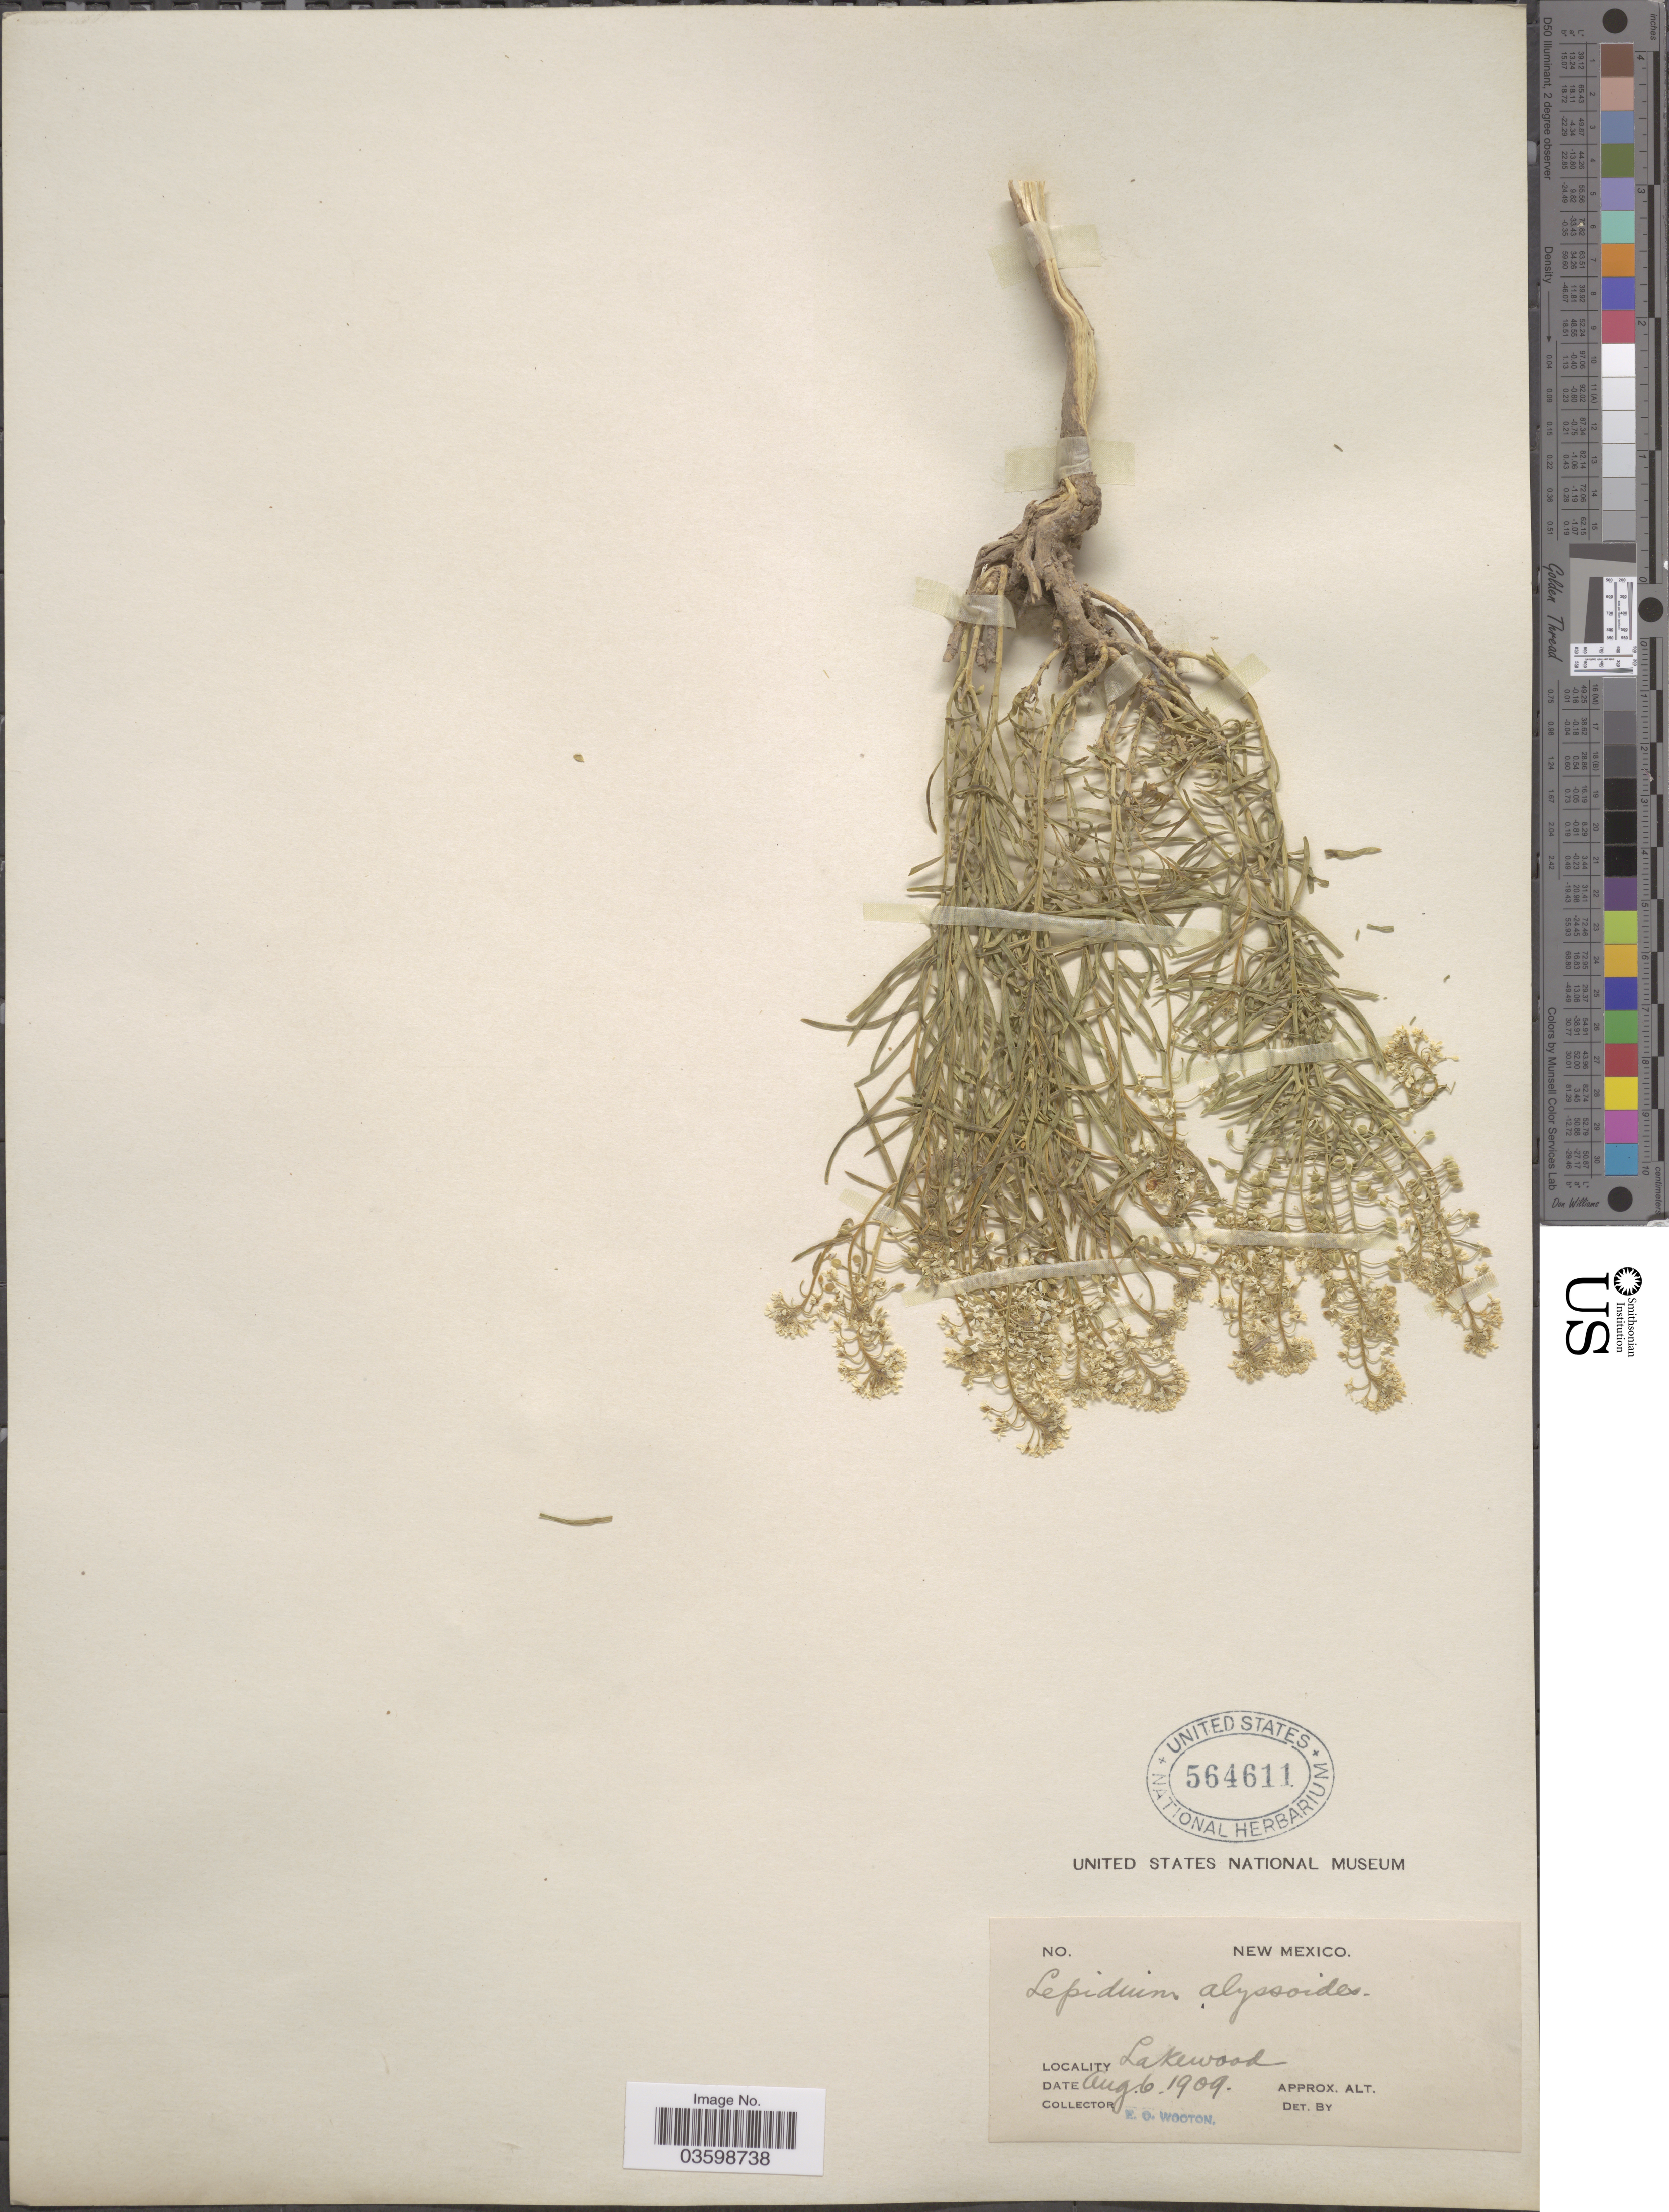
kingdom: Plantae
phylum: Tracheophyta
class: Magnoliopsida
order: Brassicales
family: Brassicaceae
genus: Lepidium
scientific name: Lepidium montanum var. alyssoides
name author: (A. Gray) M.E. Jones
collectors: E. O. Wooton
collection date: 1909-08-06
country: United States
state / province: New Mexico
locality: Lakewood.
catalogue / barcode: US 564611